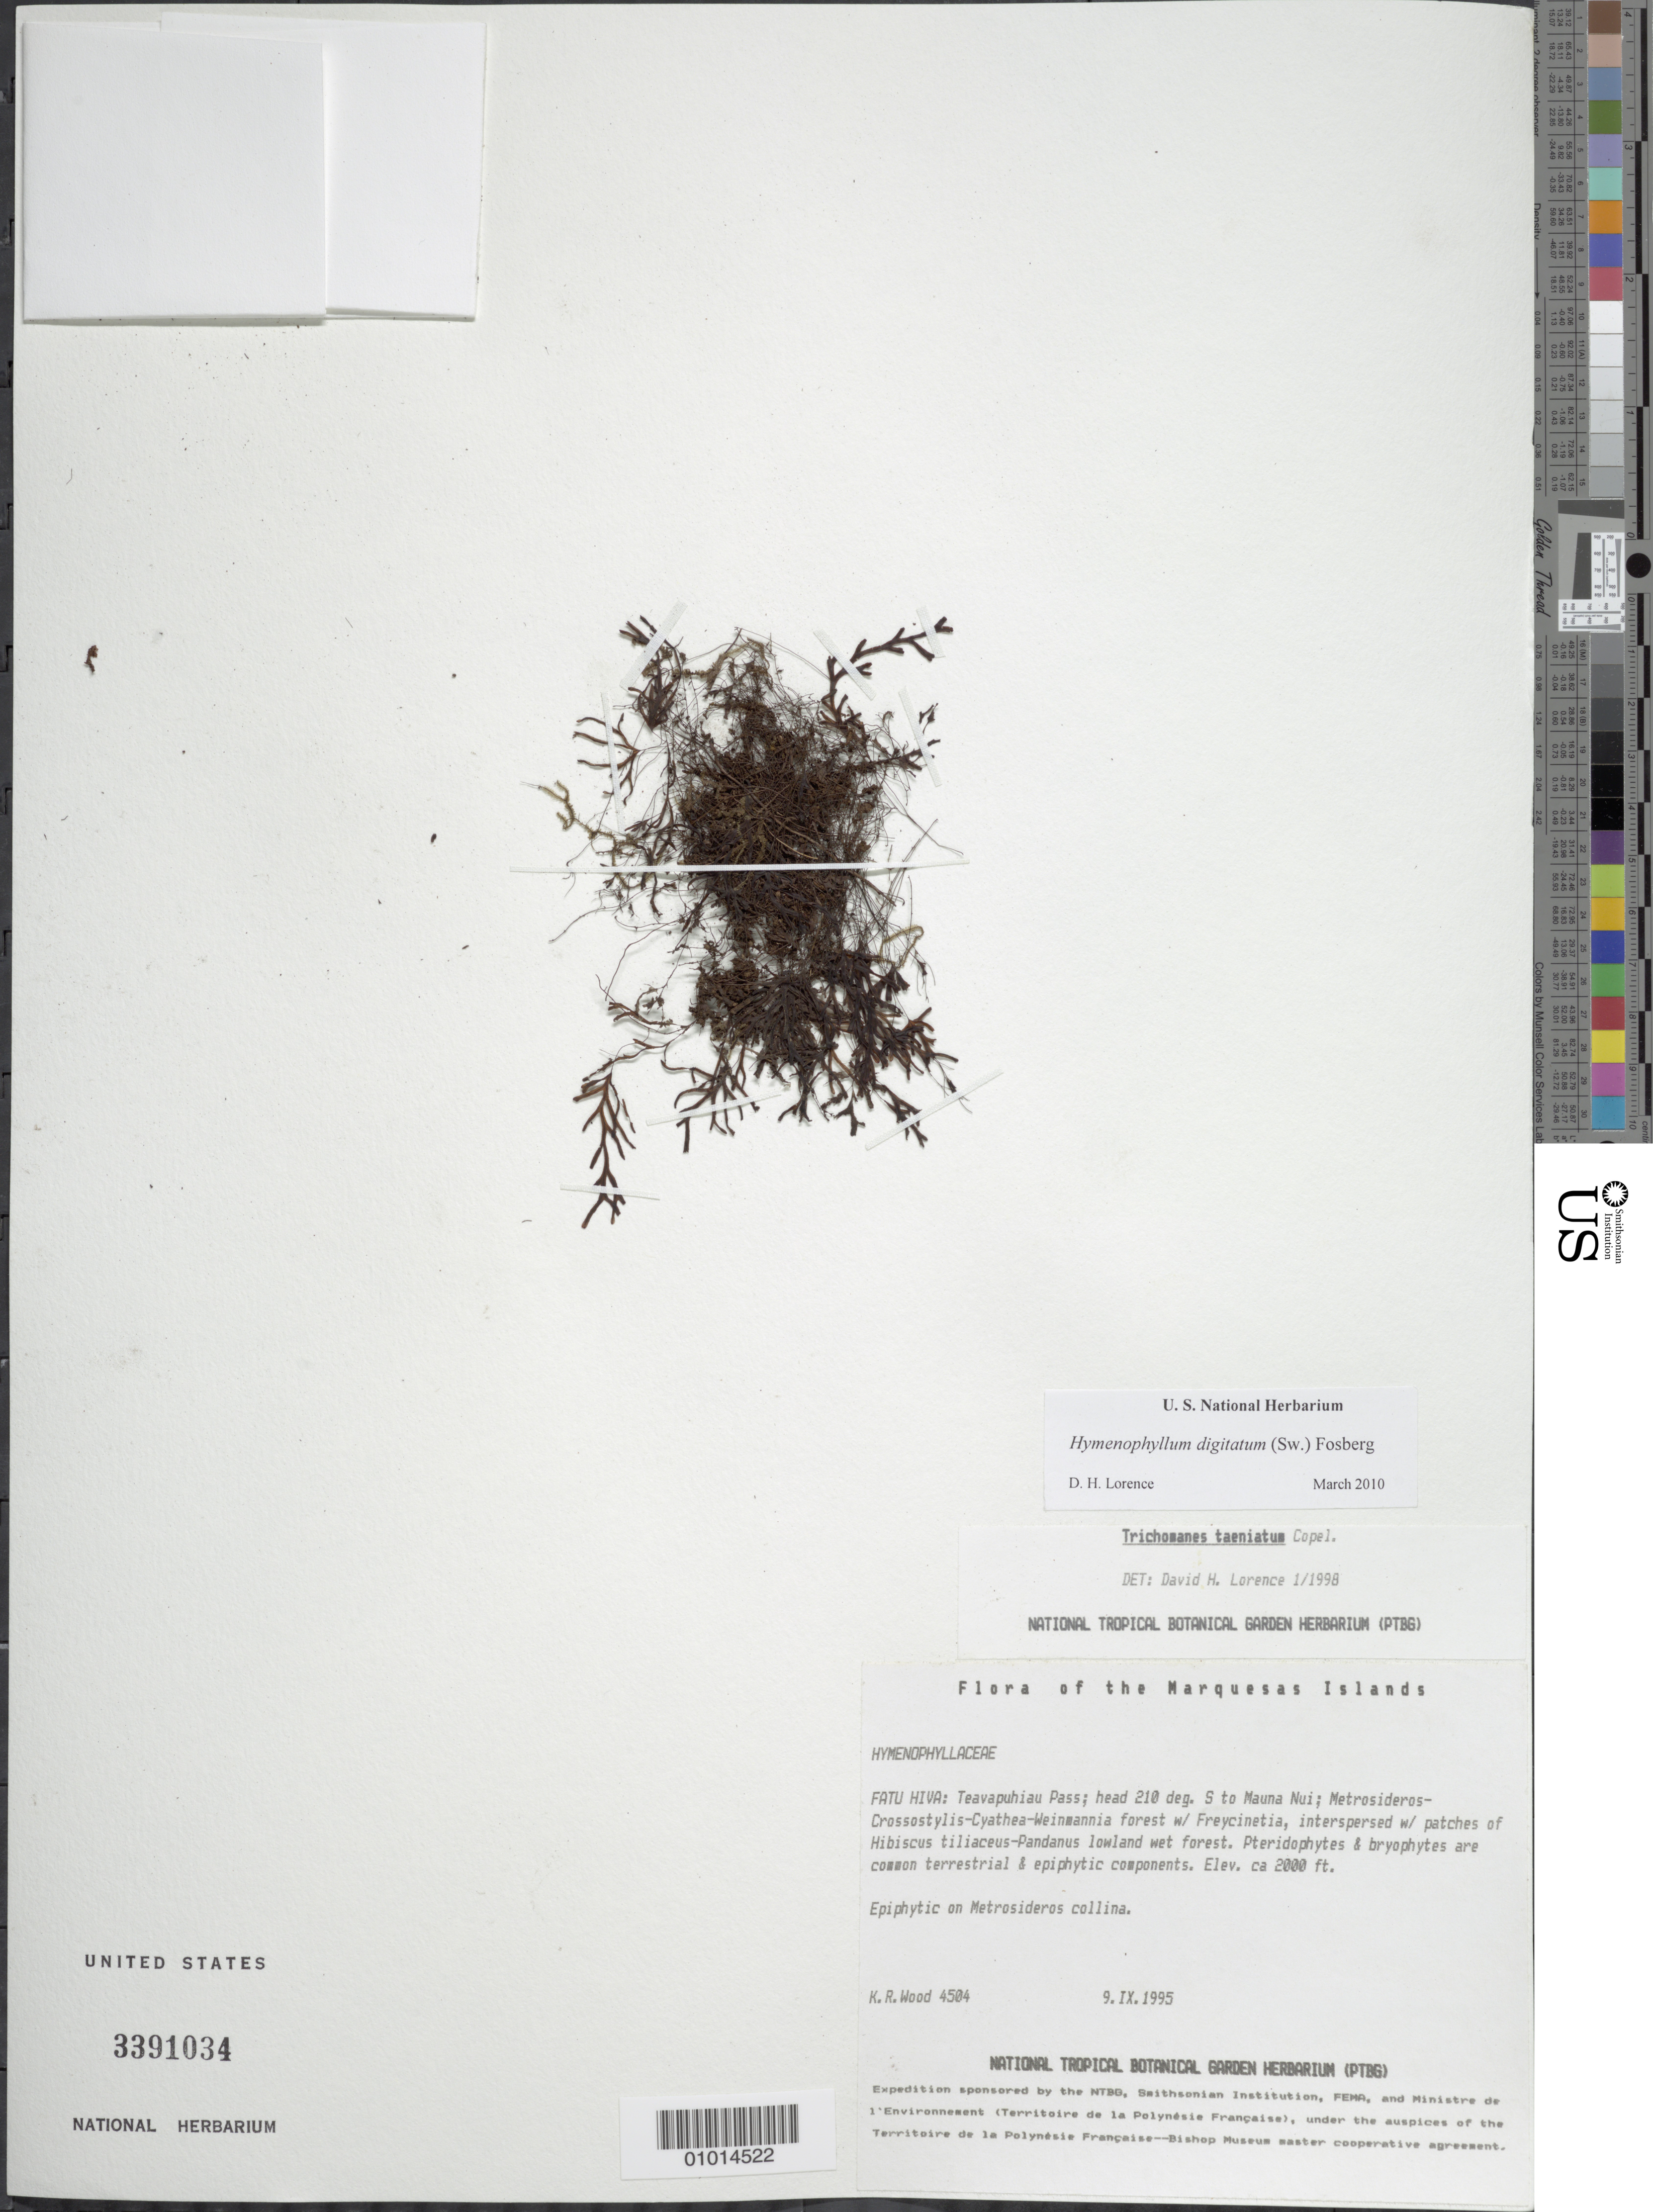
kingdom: Plantae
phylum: Tracheophyta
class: Polypodiopsida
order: Hymenophyllales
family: Hymenophyllaceae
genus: Hymenophyllum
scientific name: Hymenophyllum digitatum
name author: (Sw.) Fosberg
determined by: Lorence, David H., (PTBG), National Tropical Botanical Garden (UNITED STATES)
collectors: K. R. Wood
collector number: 4504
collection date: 1995-09-09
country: French Polynesia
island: Fatu Hiva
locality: Teavapuhiau Pass, head 210 deg. S to Mauna Nui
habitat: Metrosideros-Crossostylis-Cyathea-Weinmannia w/ Freycinetia, interspersed w/ Hibiscus tiliaceus-Pandanus lowland wet forest; pteridophytes & bryophytes are common terrestrial & epiphytic components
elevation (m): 610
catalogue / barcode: US 3391034